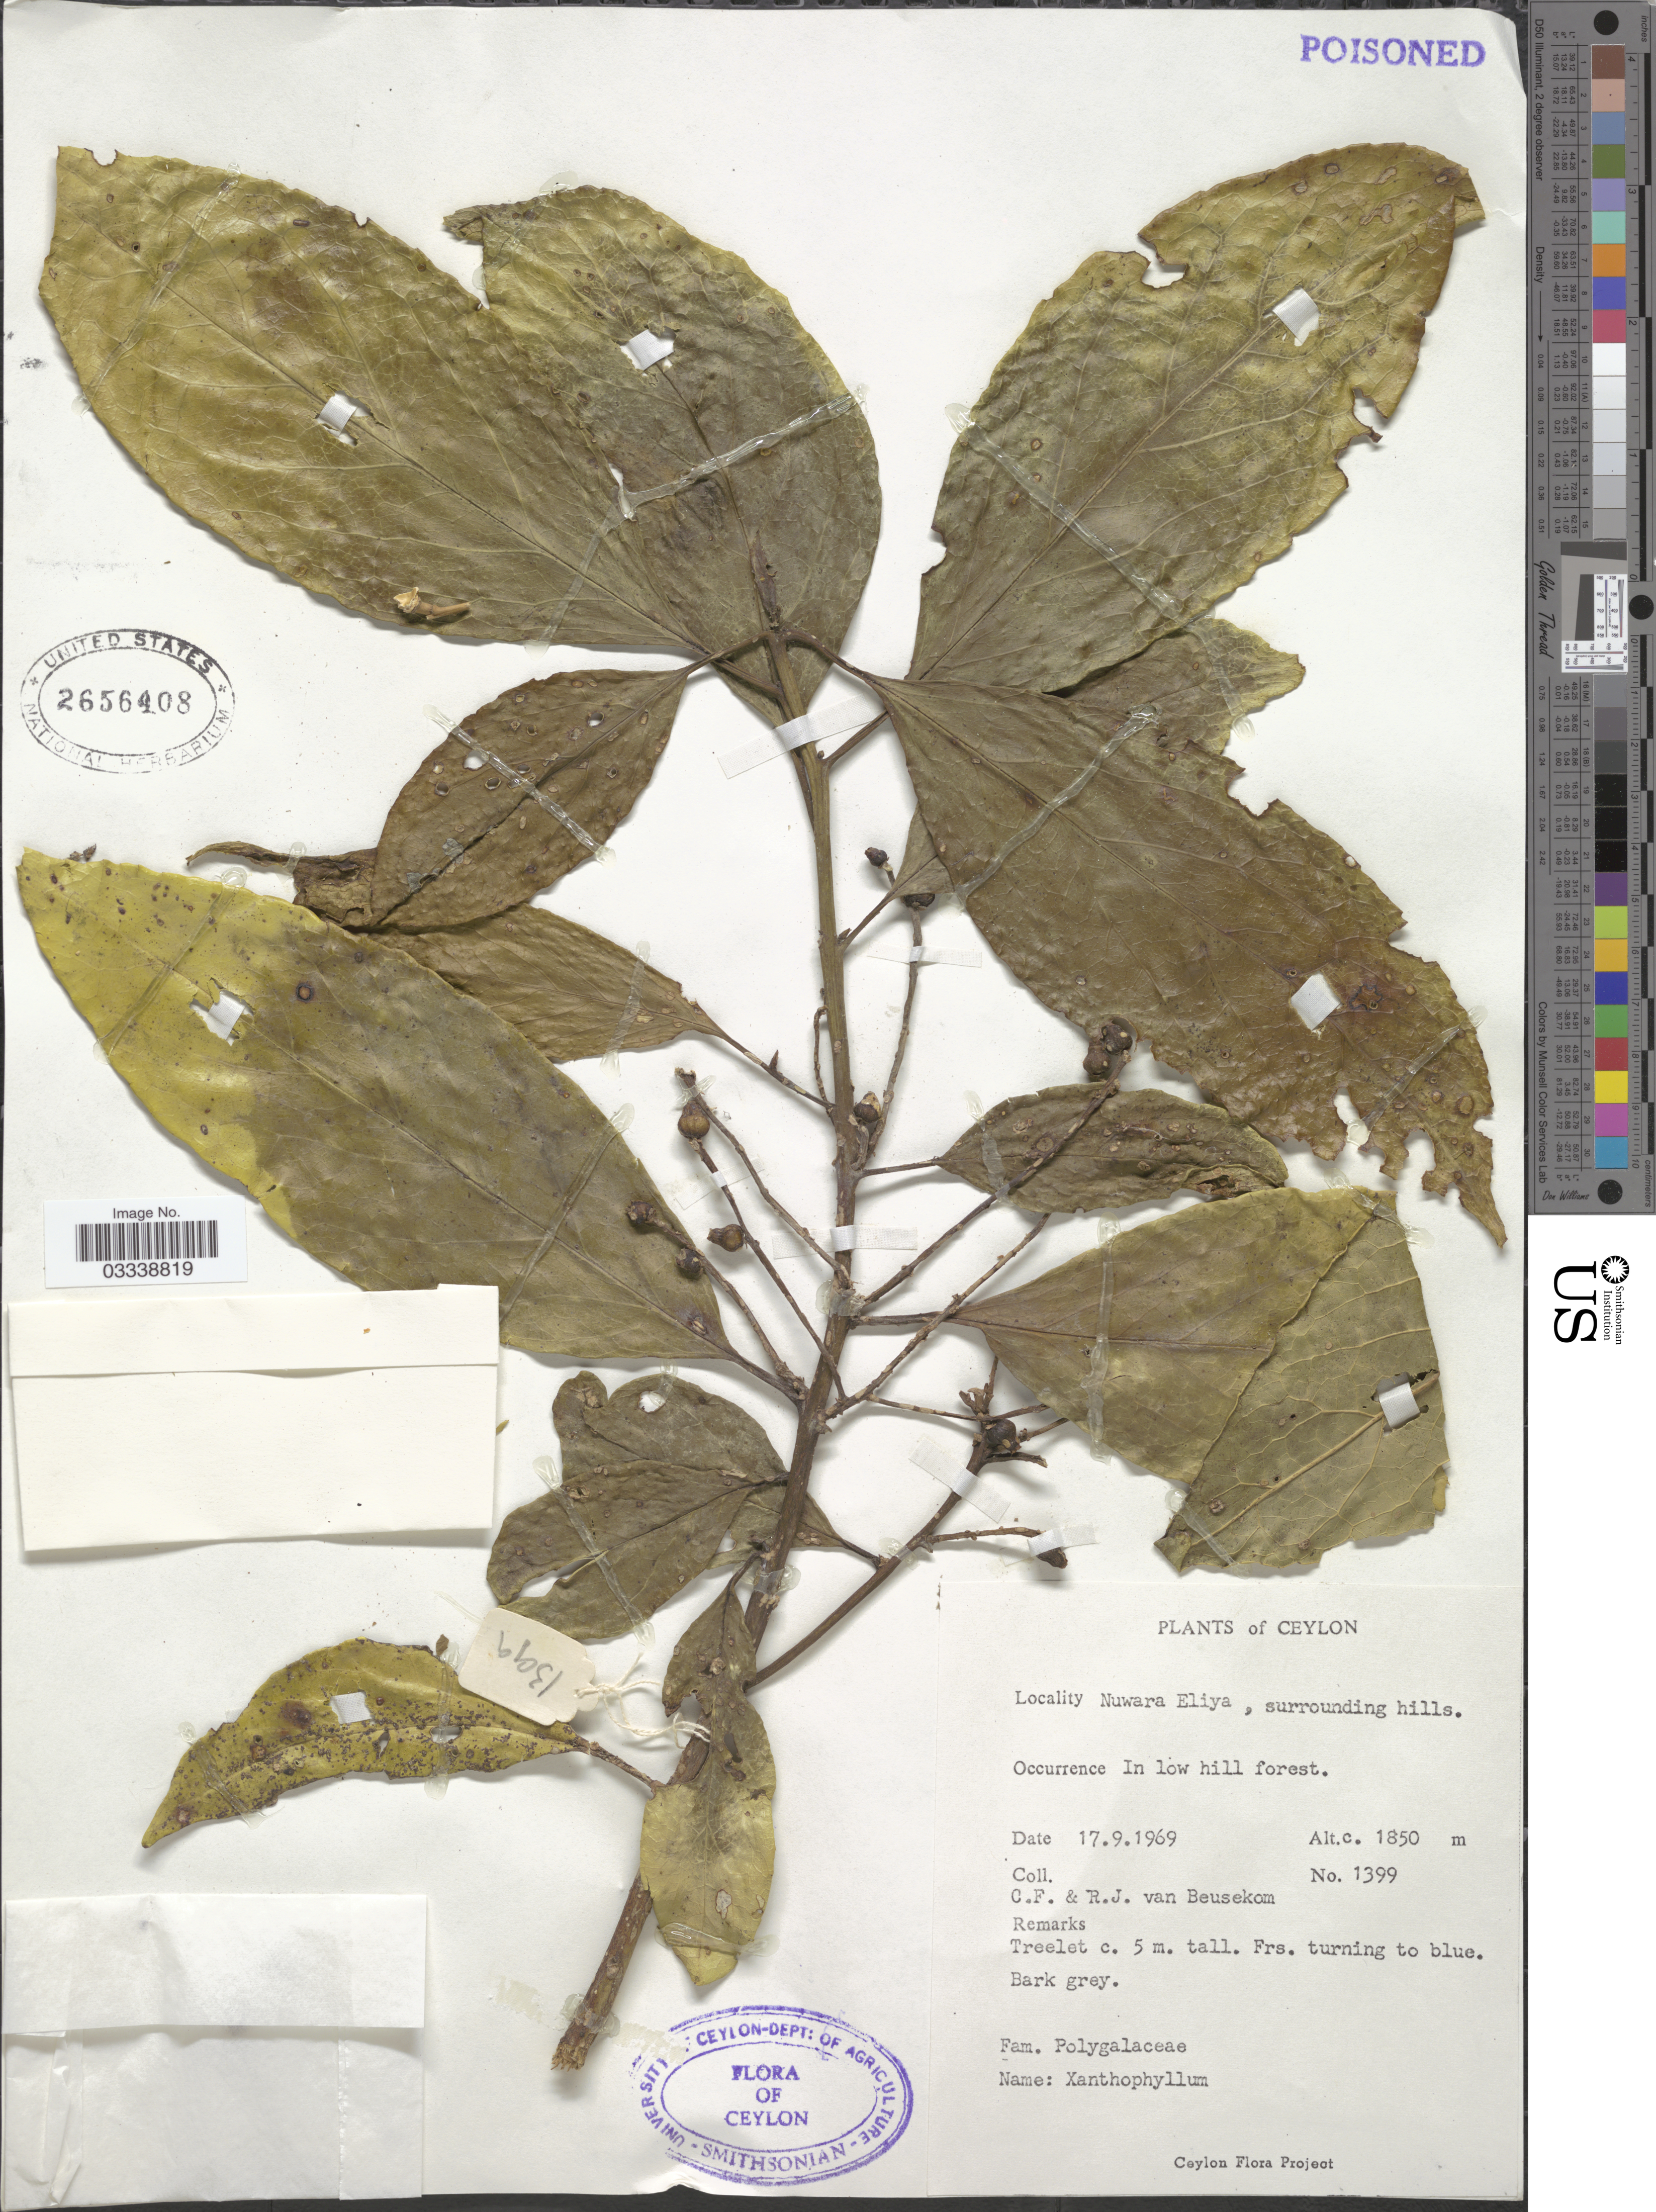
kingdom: Plantae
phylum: Tracheophyta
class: Magnoliopsida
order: Fabales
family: Polygalaceae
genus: Xanthophyllum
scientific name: Xanthophyllum sp.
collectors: C. F. Beusekom & R. Beusekom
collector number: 1399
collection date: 1969-09-17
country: Sri Lanka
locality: Ceylon. Nuwara Eliya.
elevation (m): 1850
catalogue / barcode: US 2656408